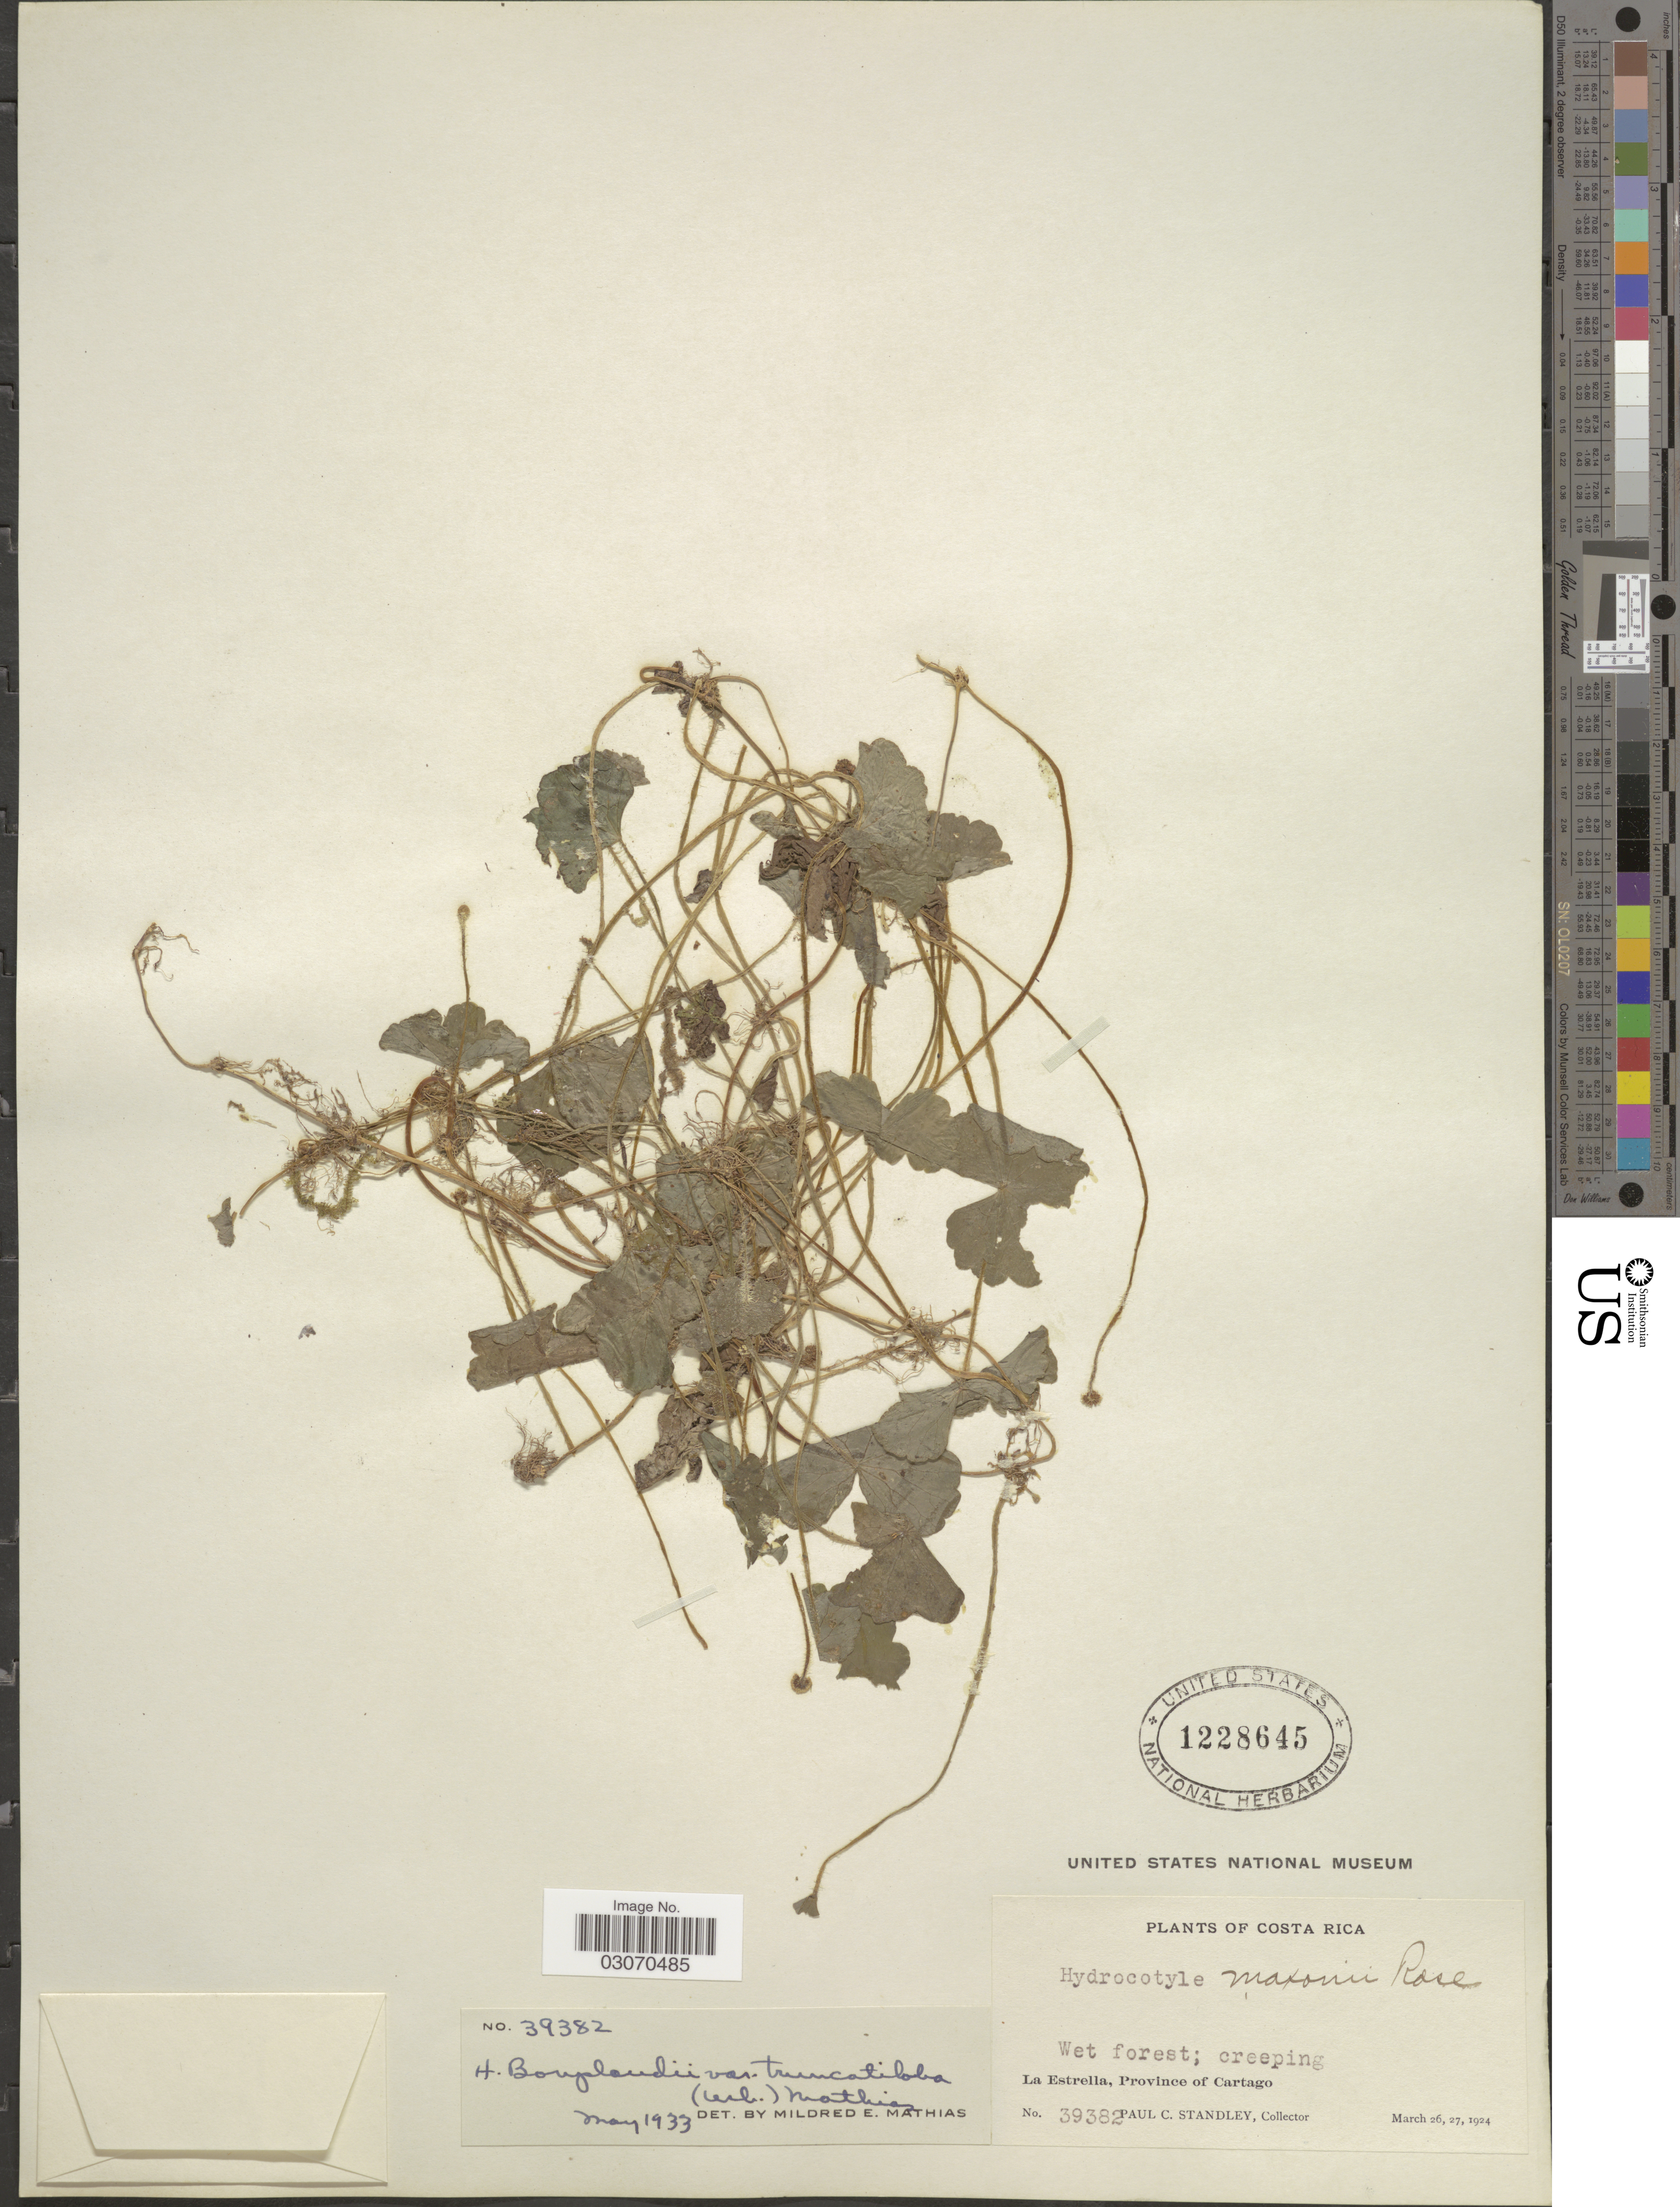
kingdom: Plantae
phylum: Tracheophyta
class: Magnoliopsida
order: Apiales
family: Araliaceae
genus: Hydrocotyle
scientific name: Hydrocotyle leucocephala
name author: Cham. & Schltdl.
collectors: P. C. Standley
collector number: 39382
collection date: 1924-03-26/1924-03-27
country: Costa Rica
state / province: Cartago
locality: La Estrella.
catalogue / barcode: US 1228645